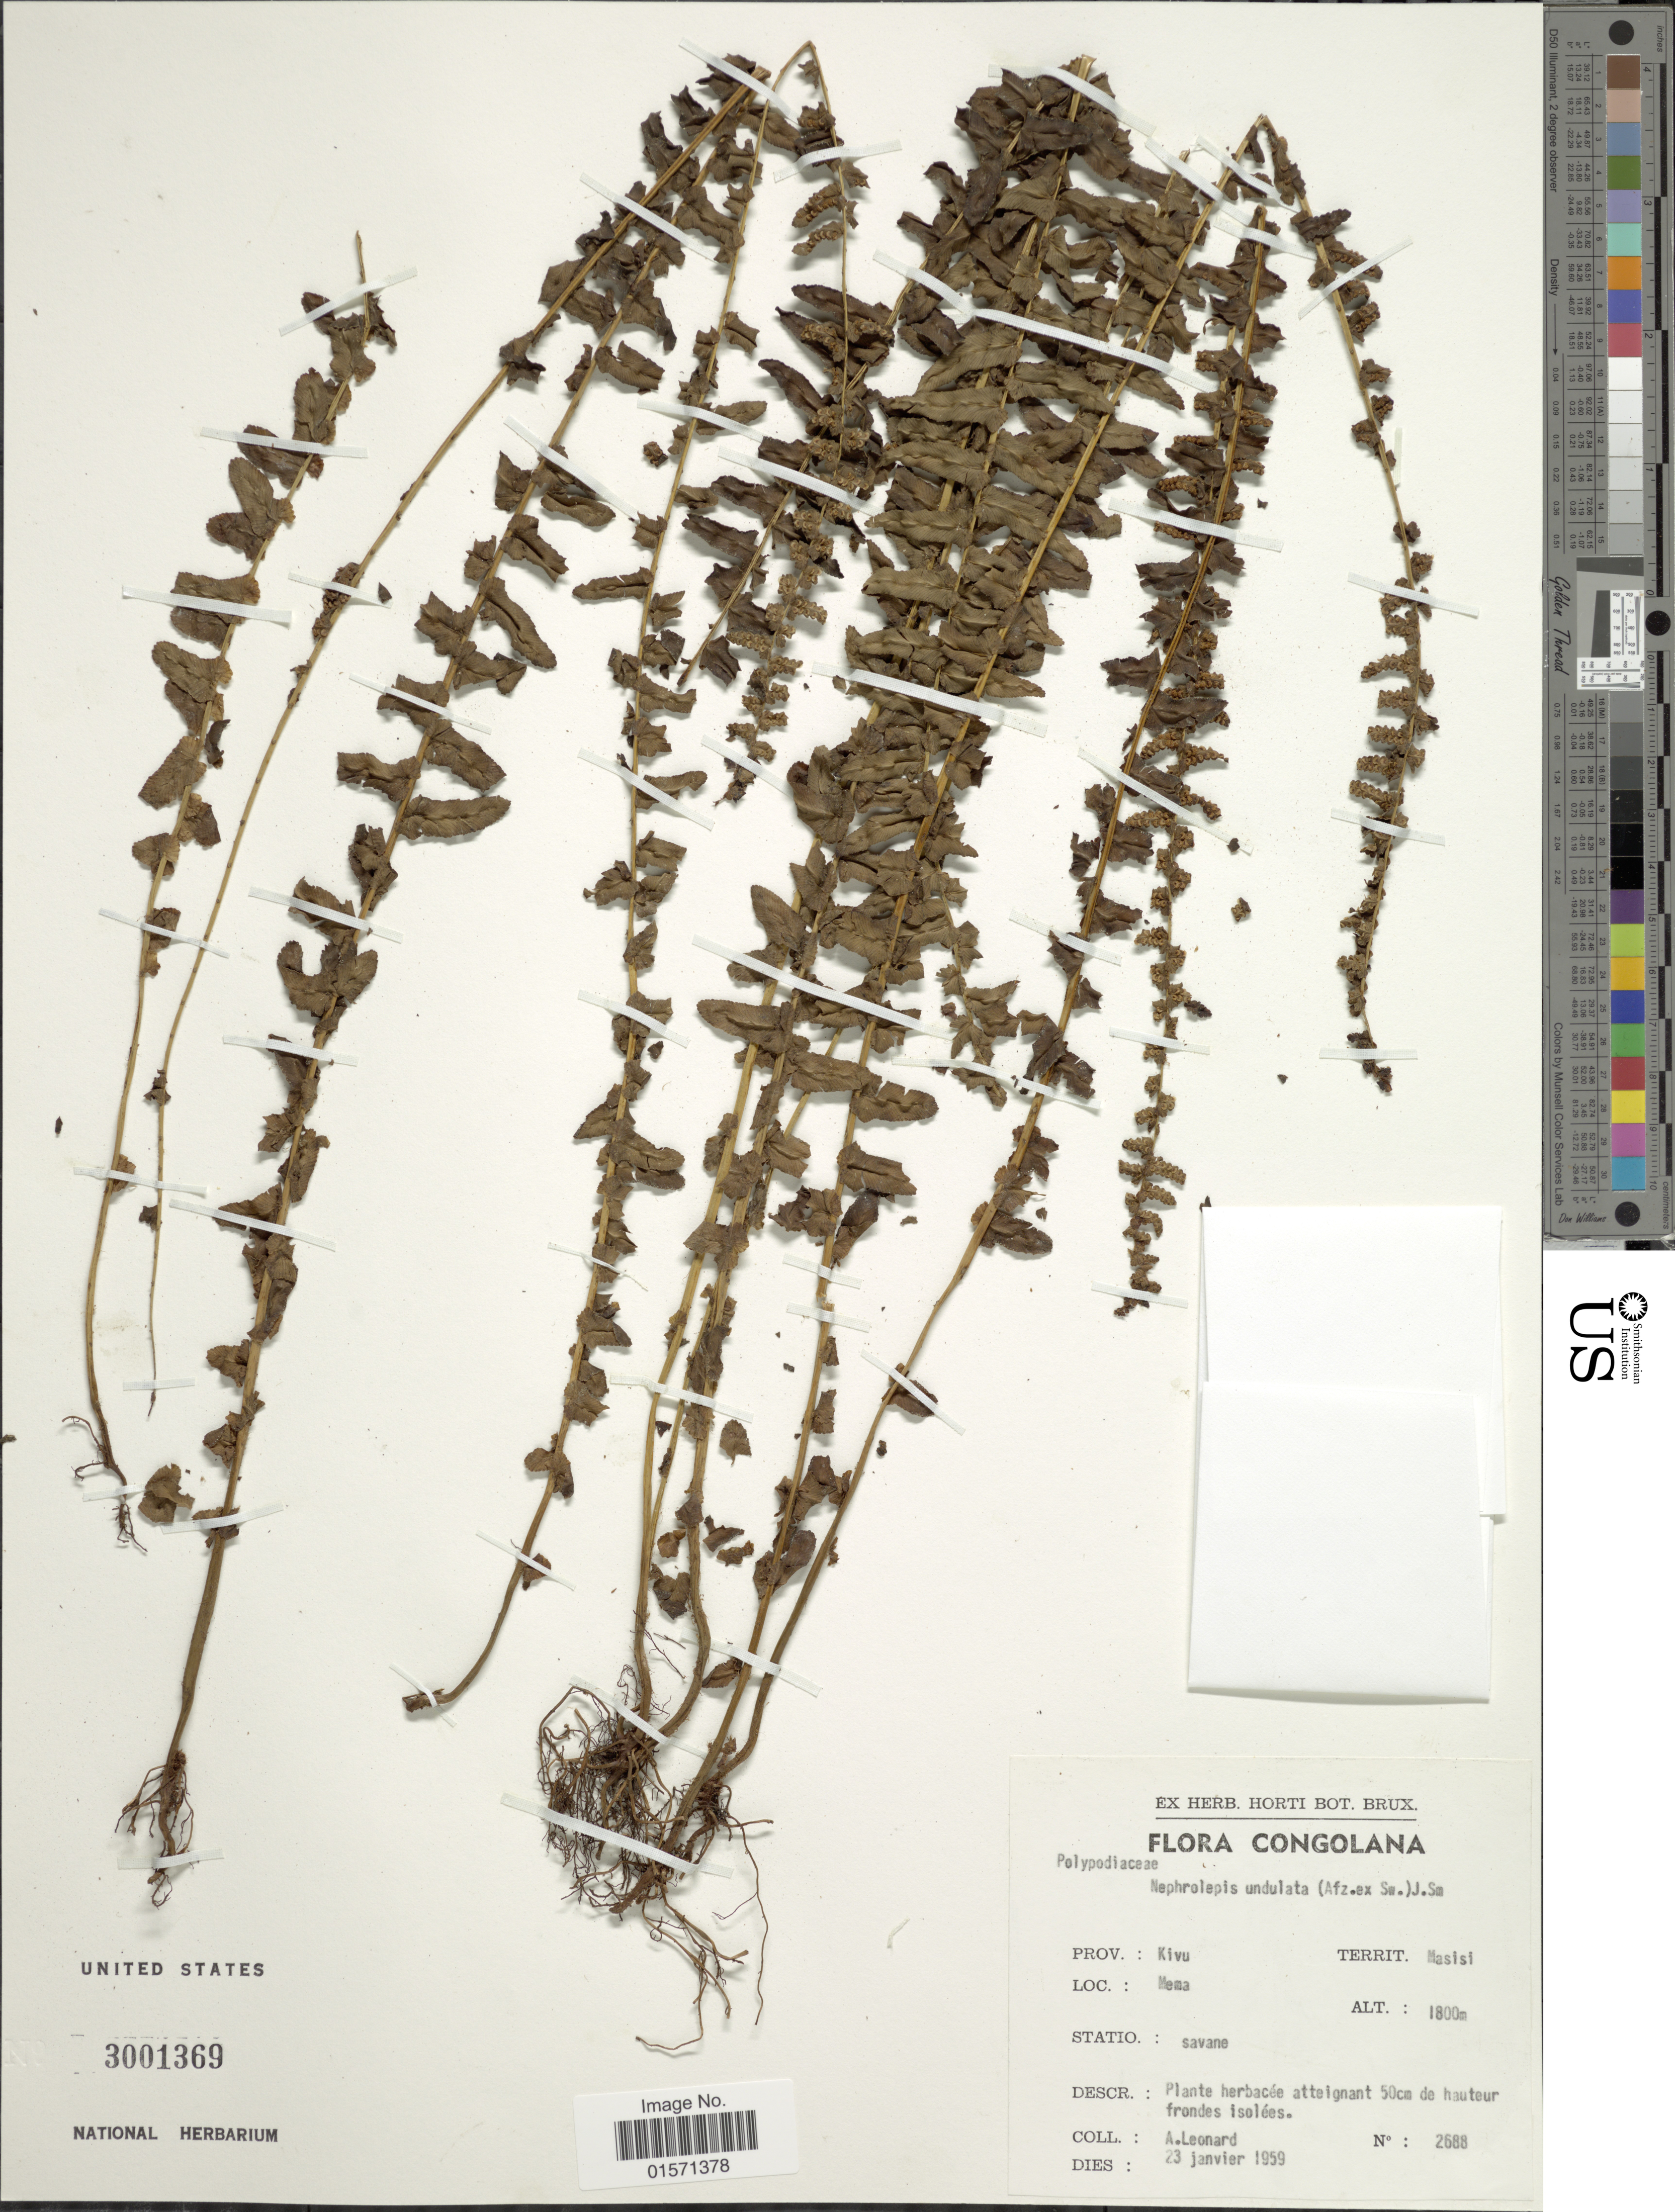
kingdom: Plantae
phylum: Tracheophyta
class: Polypodiopsida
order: Polypodiales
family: Nephrolepidaceae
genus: Nephrolepis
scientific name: Nephrolepis undulata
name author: J. Sm.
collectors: A. Leonard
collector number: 2688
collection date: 1959-01-23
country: Congo, Democratic Republic of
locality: Prov. Kivu. Territ. Masisi. Mema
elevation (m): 1800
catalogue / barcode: US 3001369